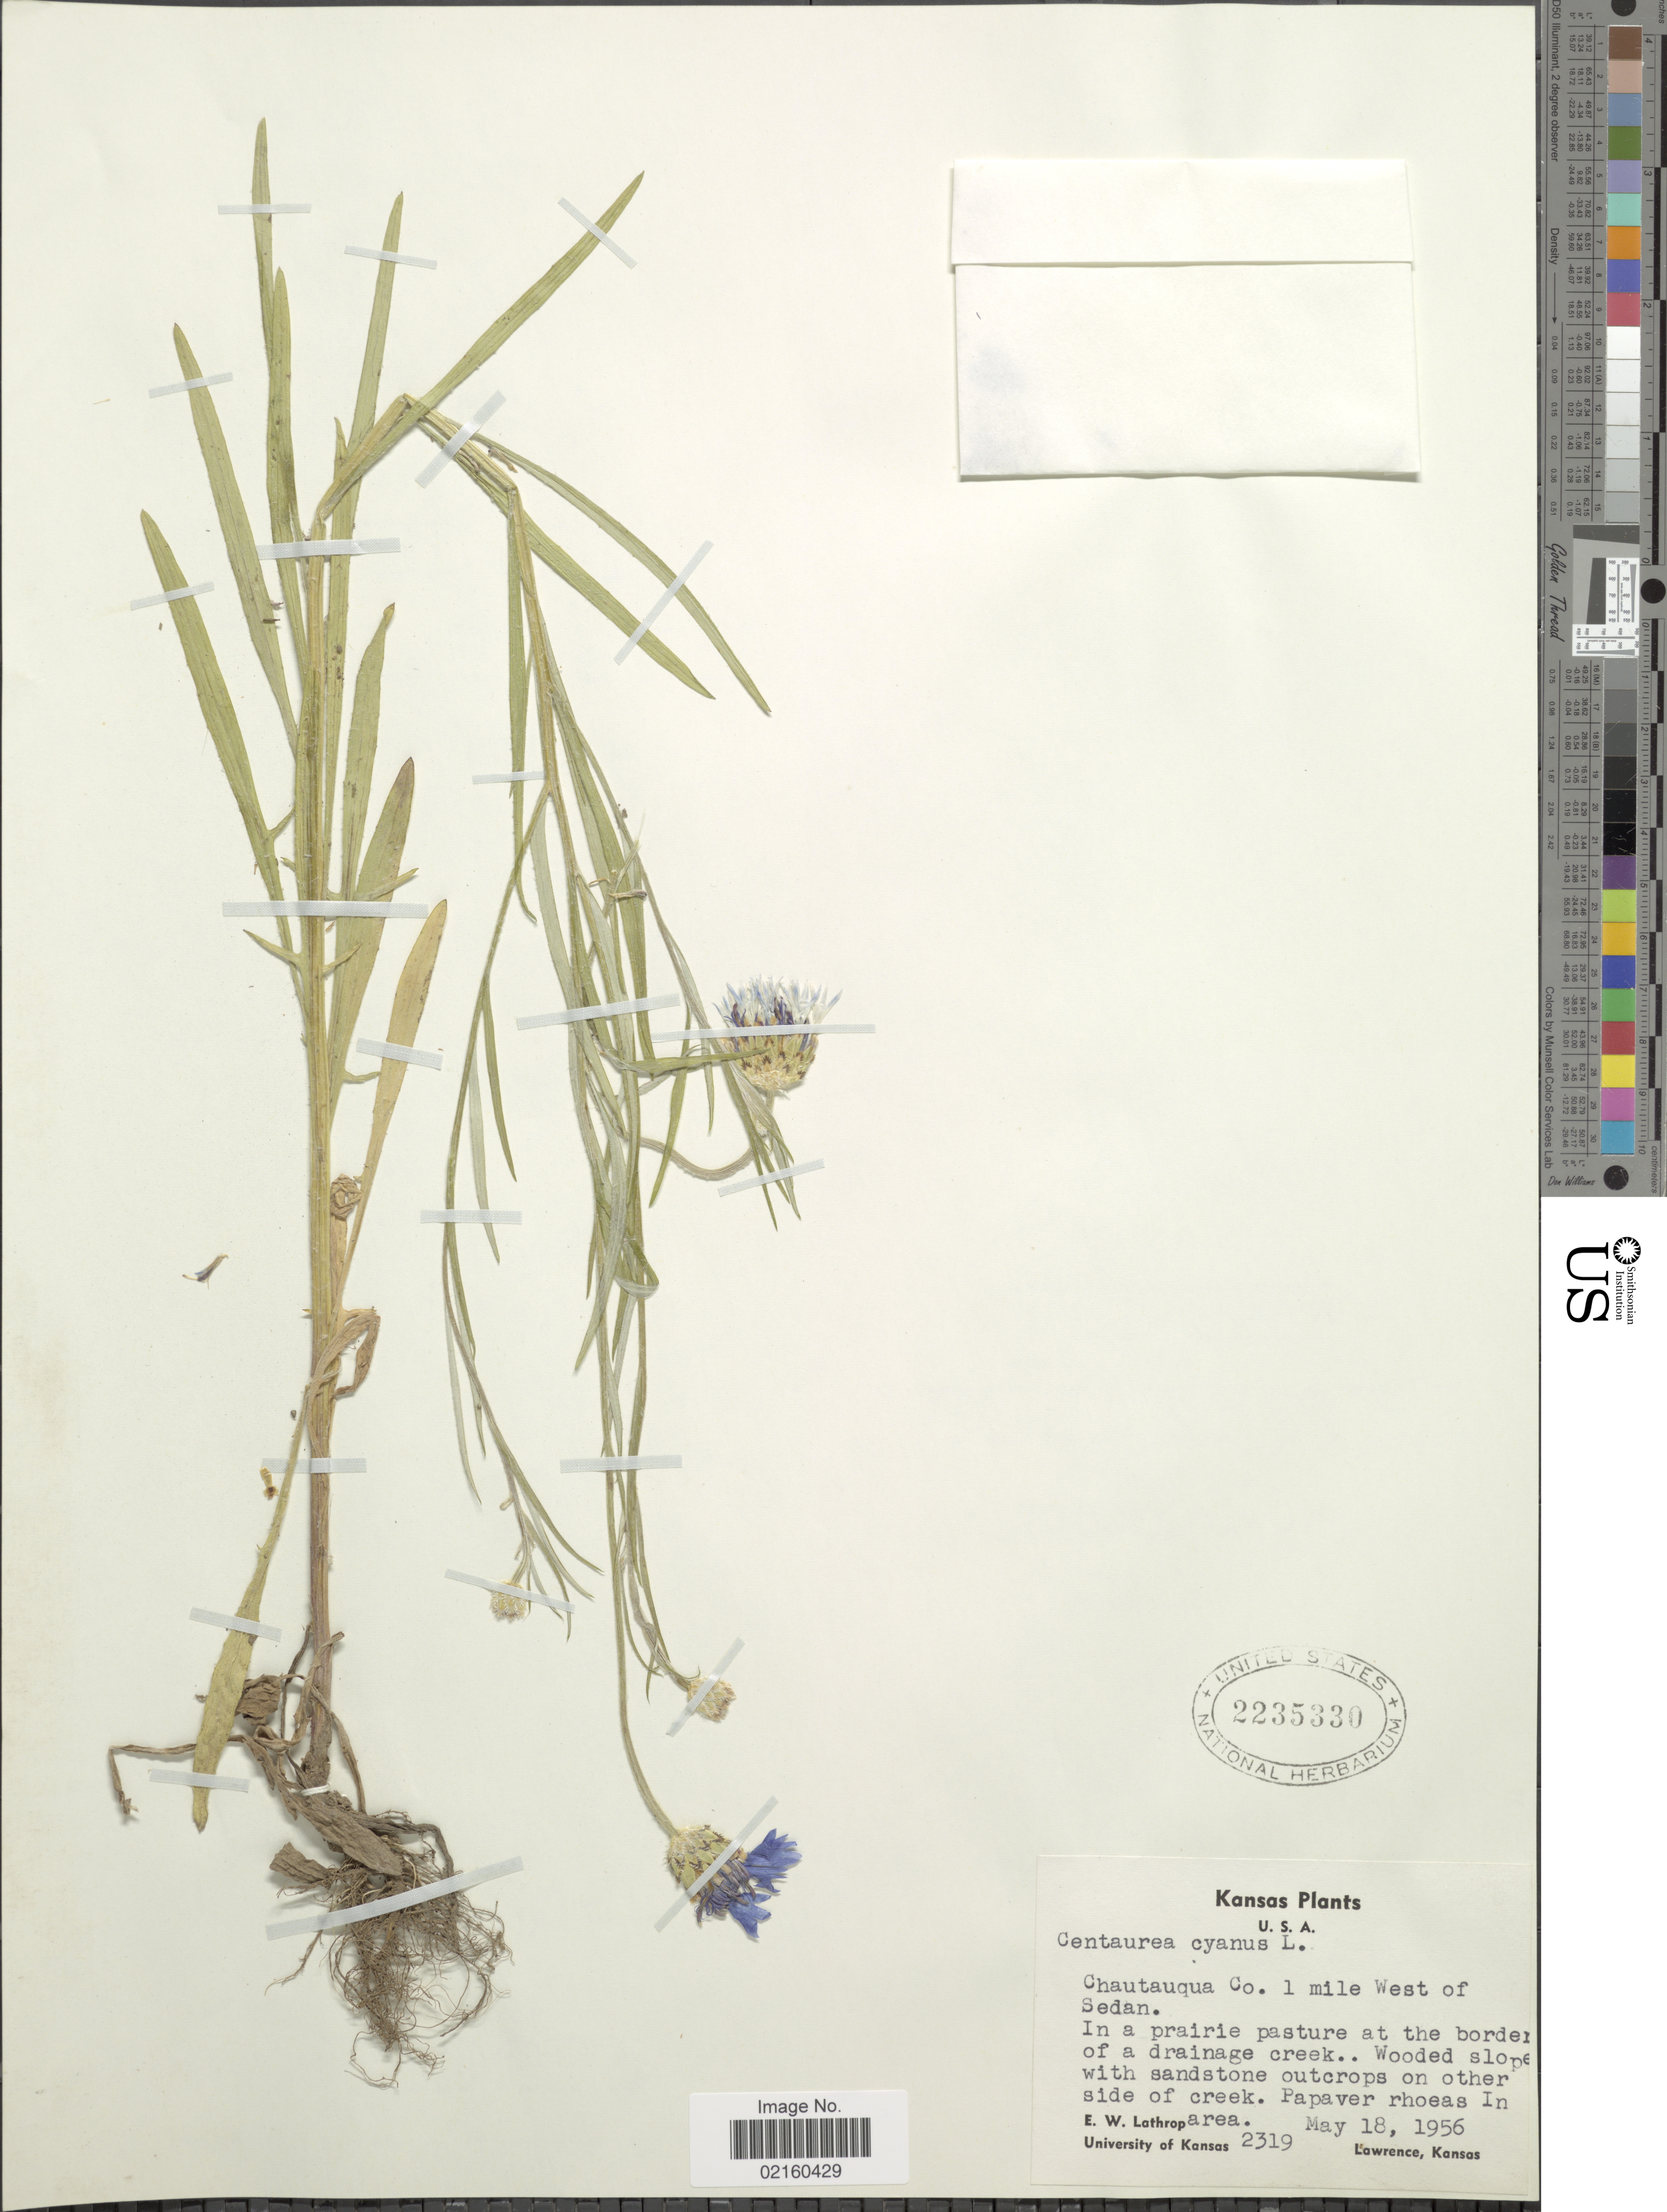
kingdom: Plantae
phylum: Tracheophyta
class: Magnoliopsida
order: Asterales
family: Asteraceae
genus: Centaurea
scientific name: Centaurea cyanus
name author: L.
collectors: E. W. Lathrop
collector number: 2319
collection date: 1956-05-18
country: United States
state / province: Kansas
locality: U.S.A., Chautauqua Co., 1 mile West of Sedan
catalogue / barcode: US 2235330